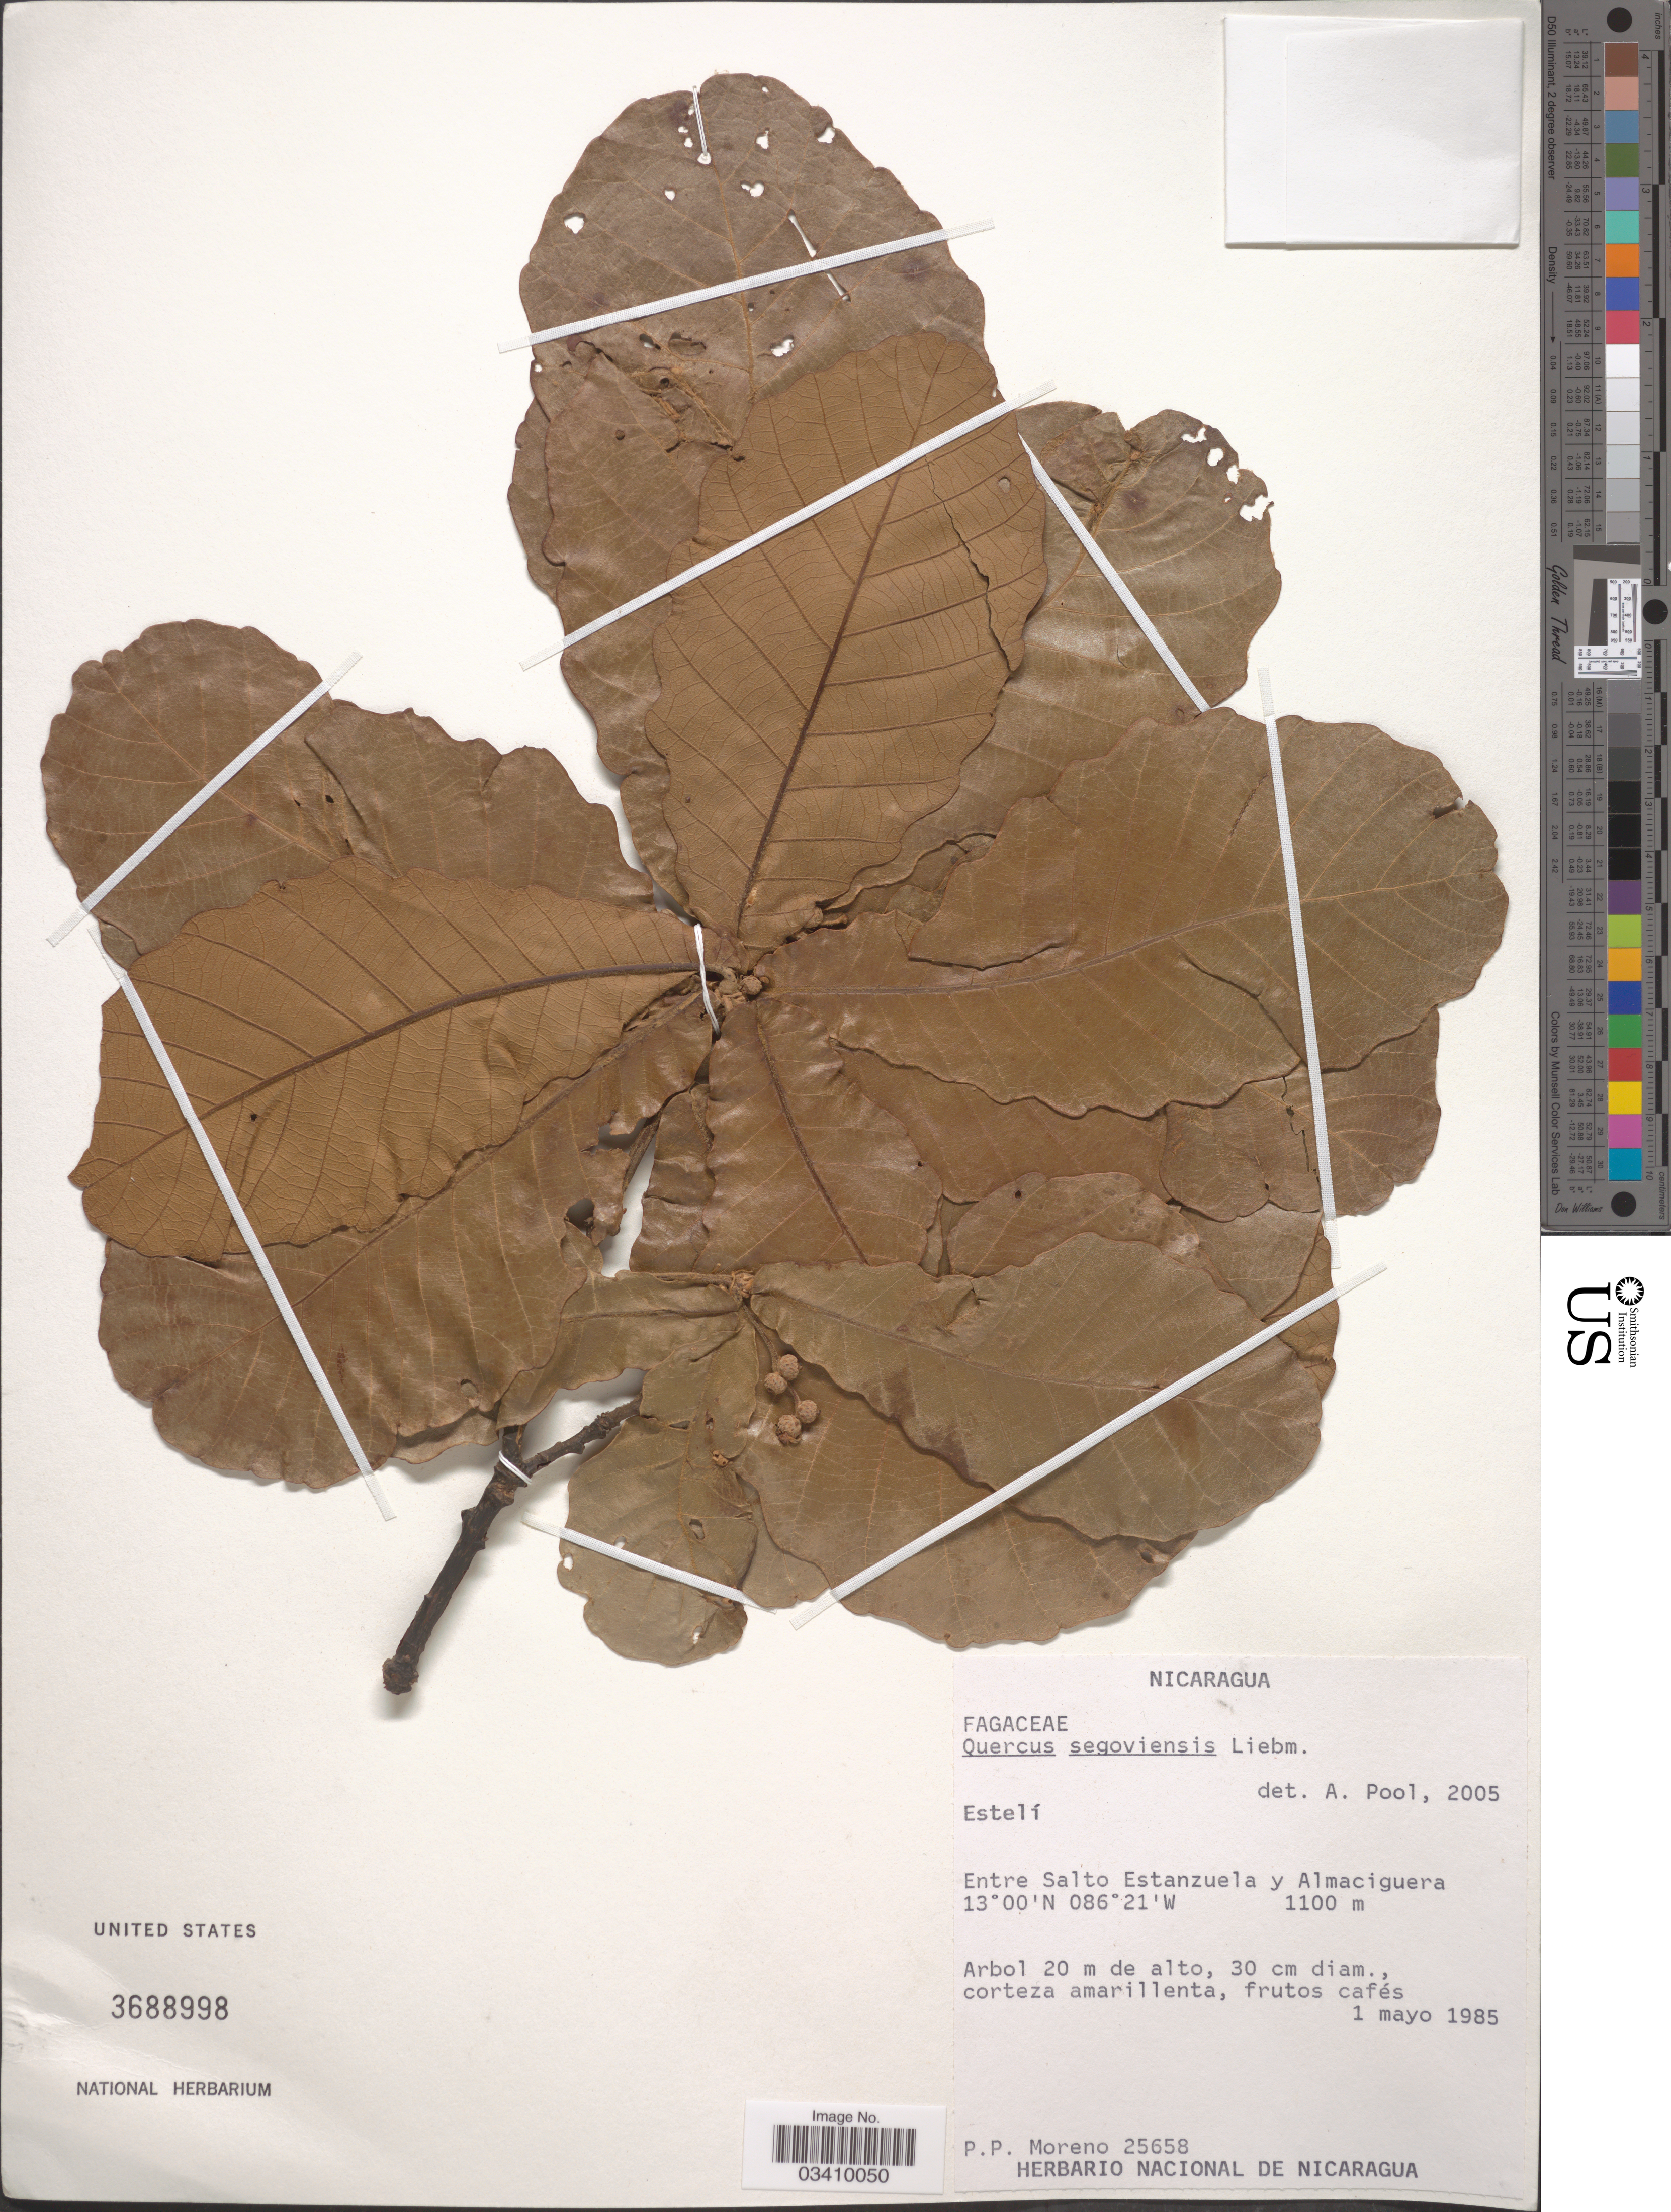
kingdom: Plantae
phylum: Tracheophyta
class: Magnoliopsida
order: Fagales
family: Fagaceae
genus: Quercus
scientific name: Quercus segoviensis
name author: Liebm.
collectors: P. Moreno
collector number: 25658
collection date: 1985-05-01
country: Nicaragua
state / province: Esteli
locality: Entre Salto Estanzuela y Almaciguera.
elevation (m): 1100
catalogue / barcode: US 3688998